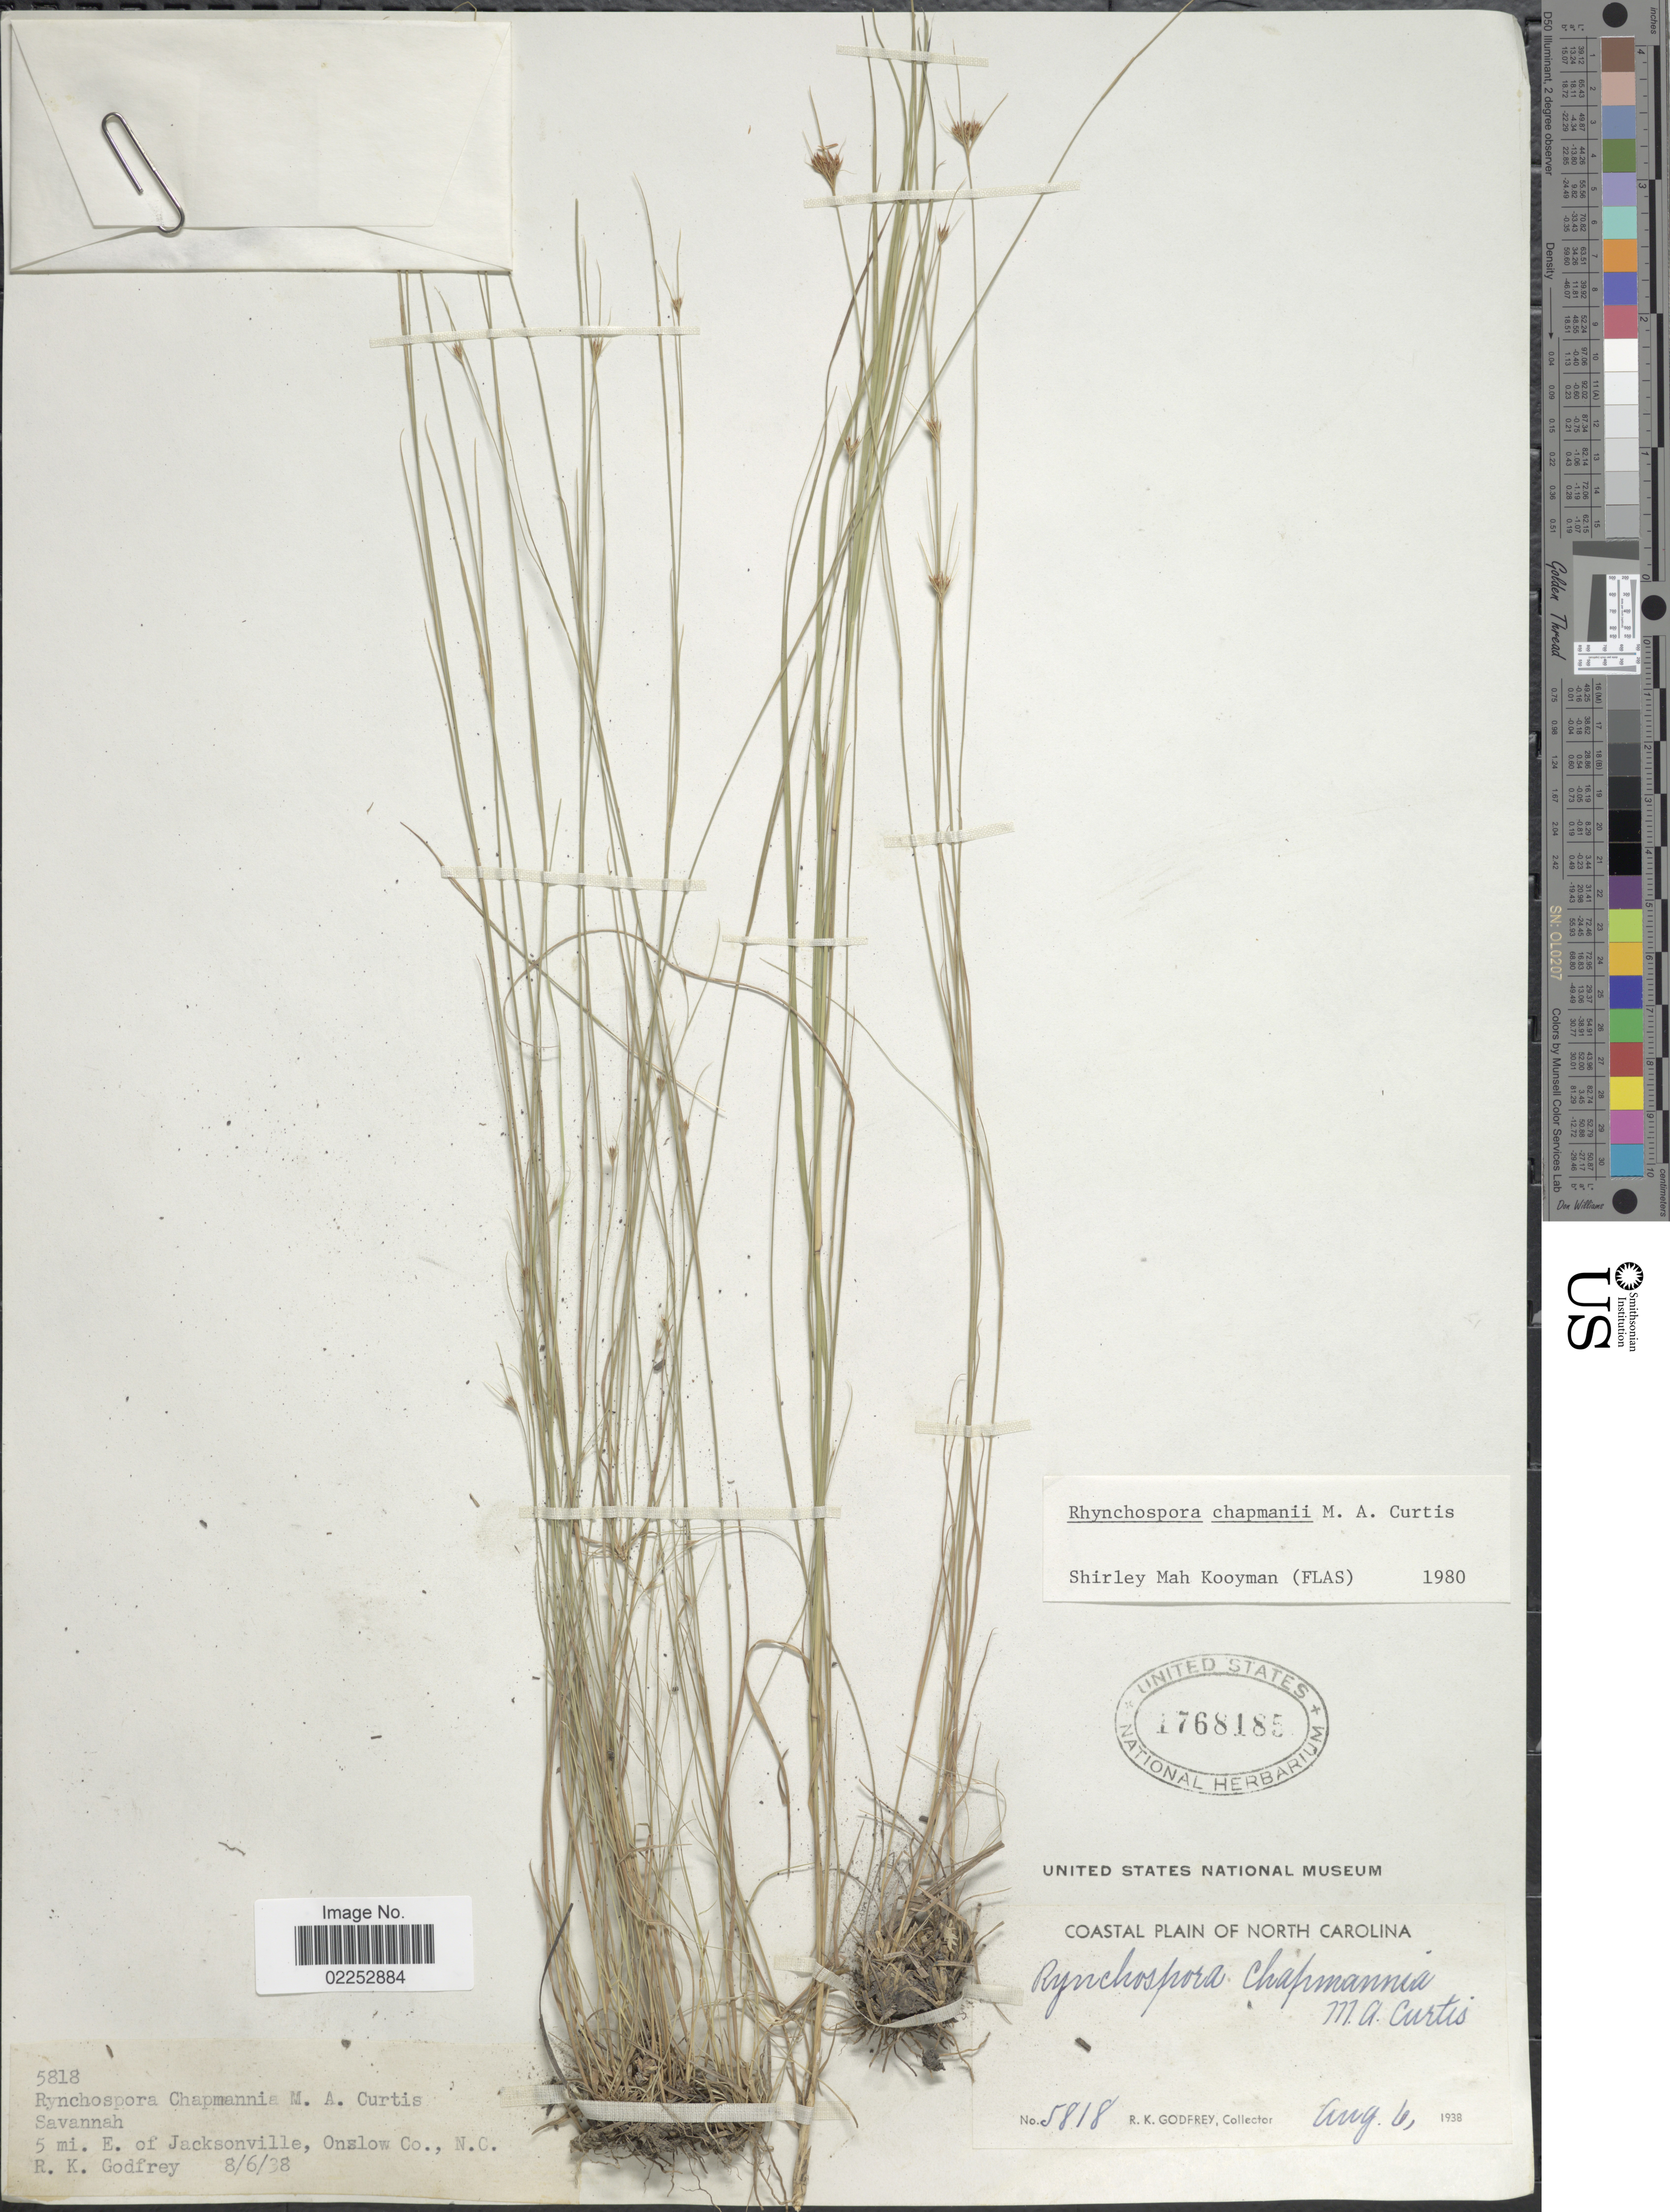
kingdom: Plantae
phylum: Tracheophyta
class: Liliopsida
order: Poales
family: Cyperaceae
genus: Rhynchospora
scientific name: Rhynchospora chapmanii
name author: M.A. Curtis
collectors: R. K. Godfrey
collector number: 5818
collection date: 1938-08-06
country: United States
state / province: North Carolina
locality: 5 mi. E. of Jacksonville, Onslow Co. Coastal Plain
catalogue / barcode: US 1768185